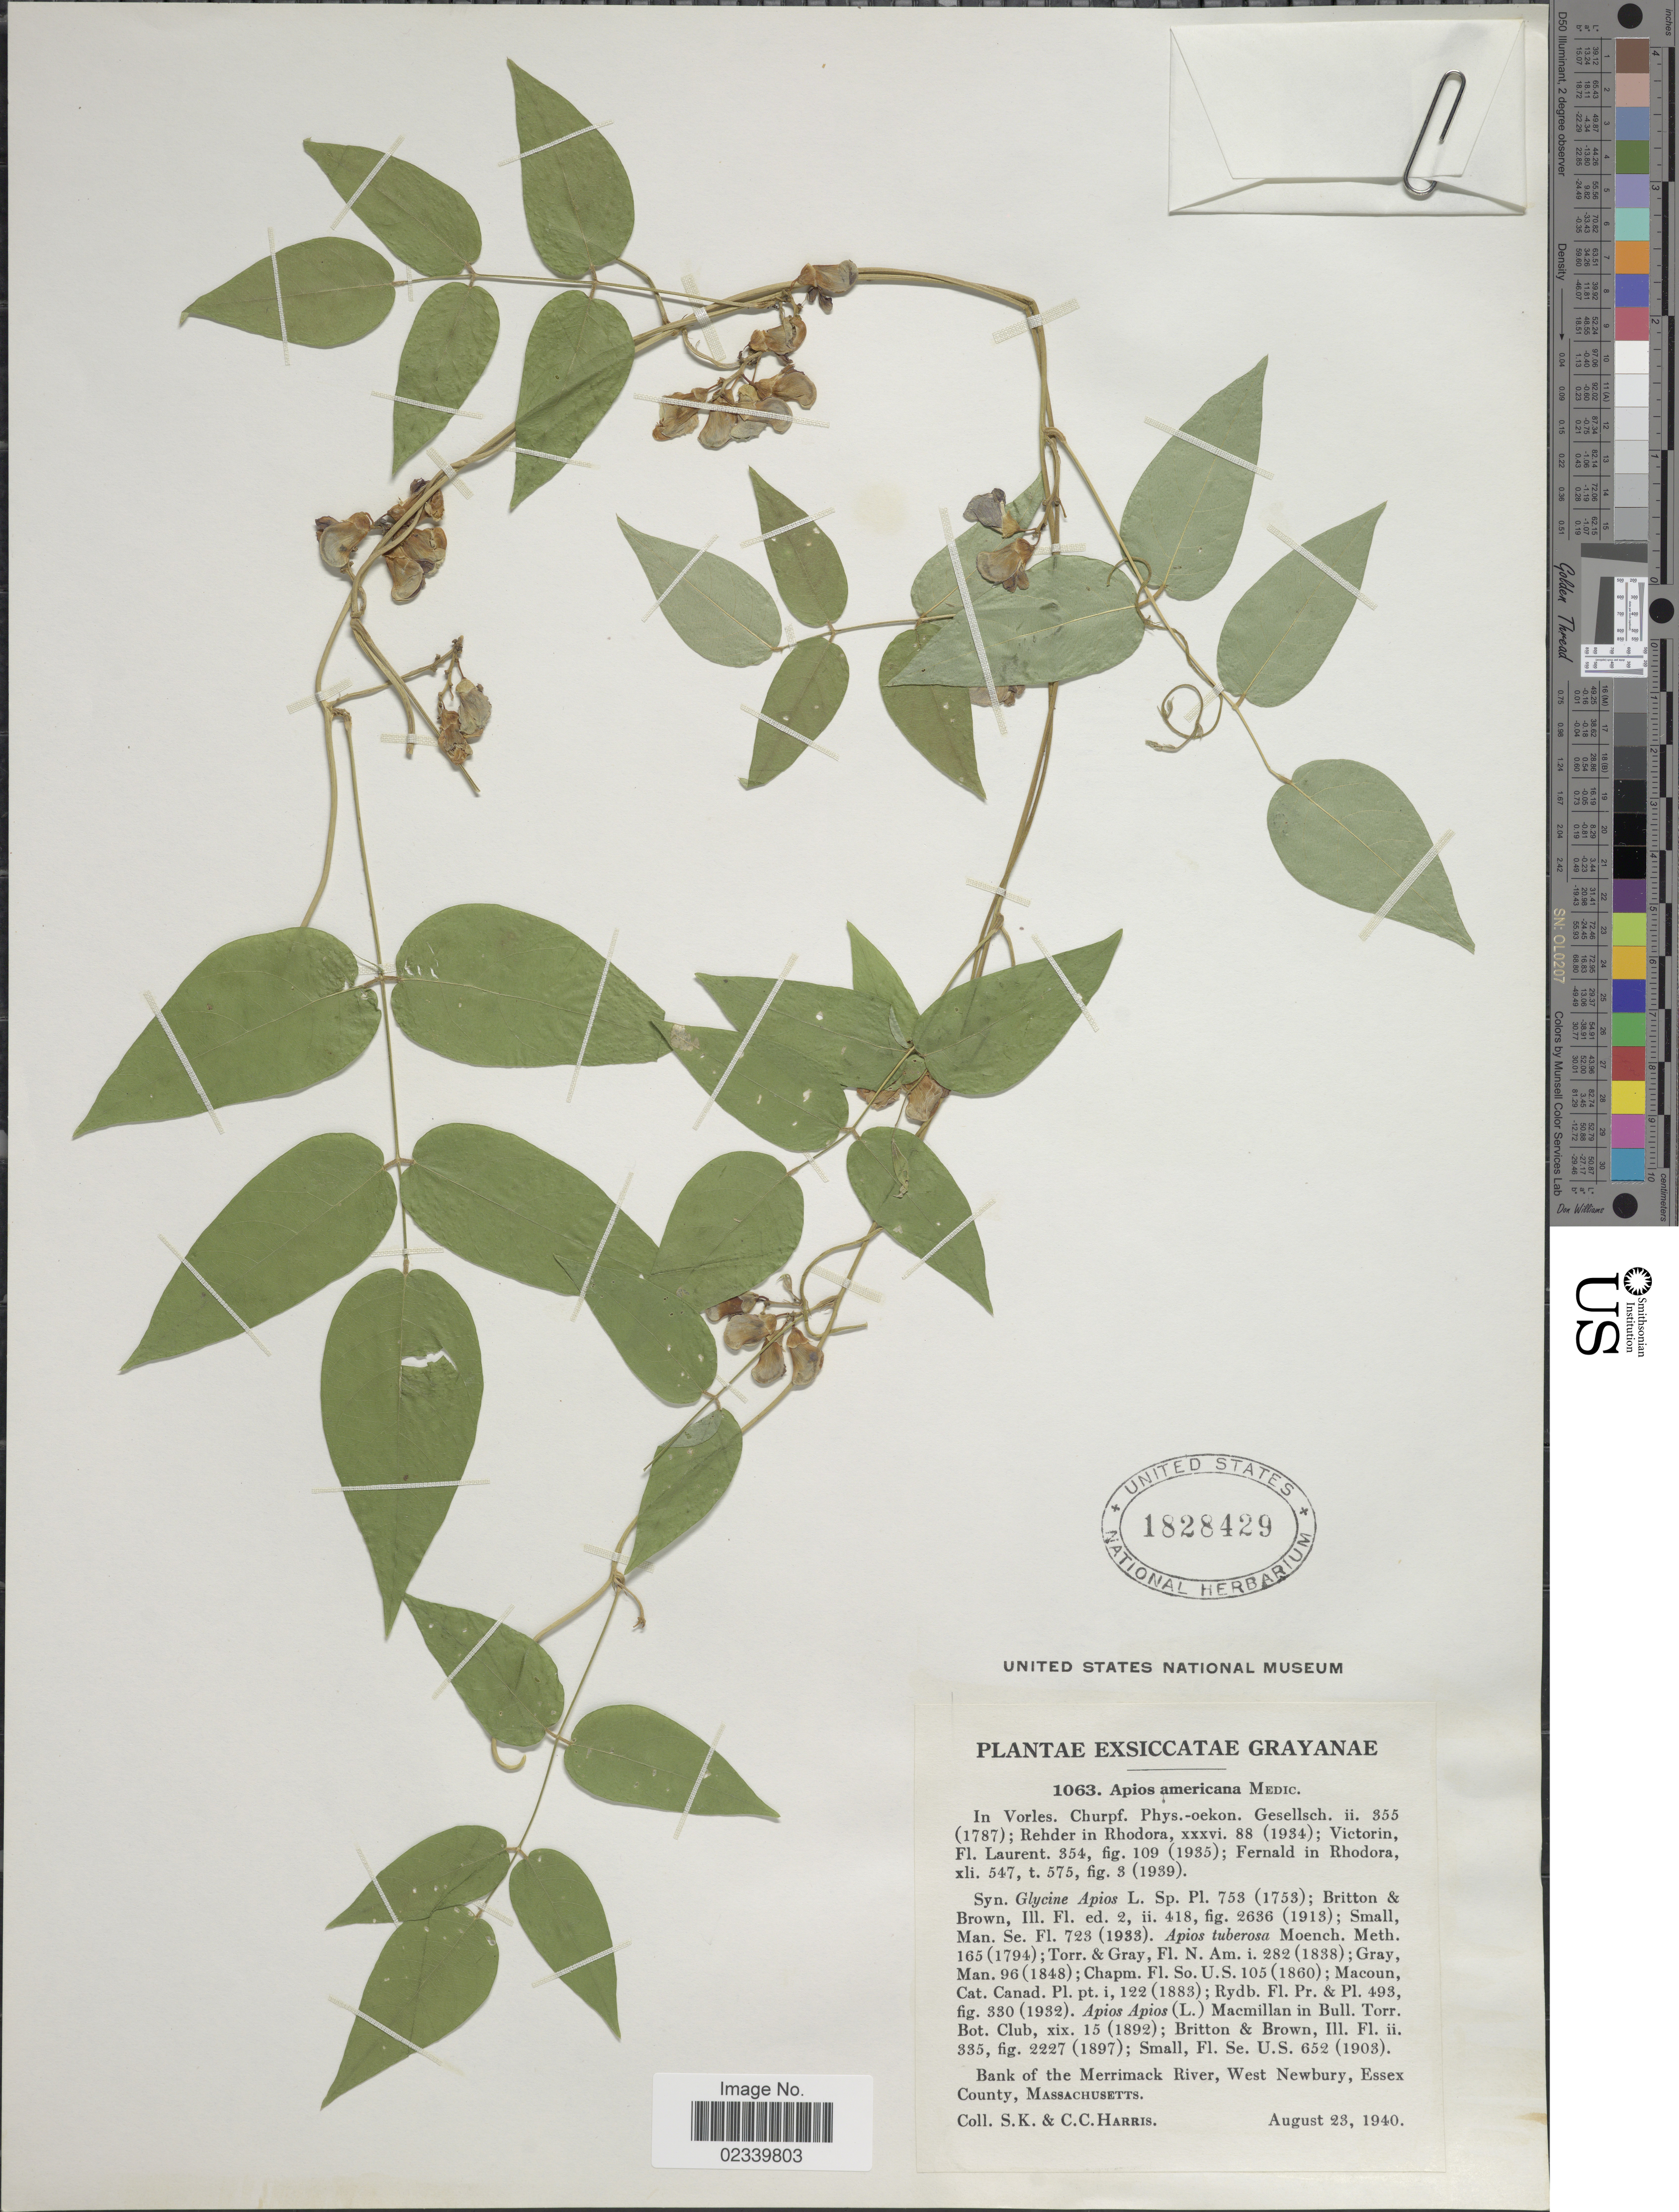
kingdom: Plantae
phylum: Tracheophyta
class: Magnoliopsida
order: Fabales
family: Fabaceae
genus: Apios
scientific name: Apios americana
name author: Medik.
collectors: S. K. Harris & C. C. Harris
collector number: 1063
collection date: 1940-08-23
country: United States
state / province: Massachusetts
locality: Bank of the Merrimack River, West Newburry, Essex County,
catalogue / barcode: US 182429